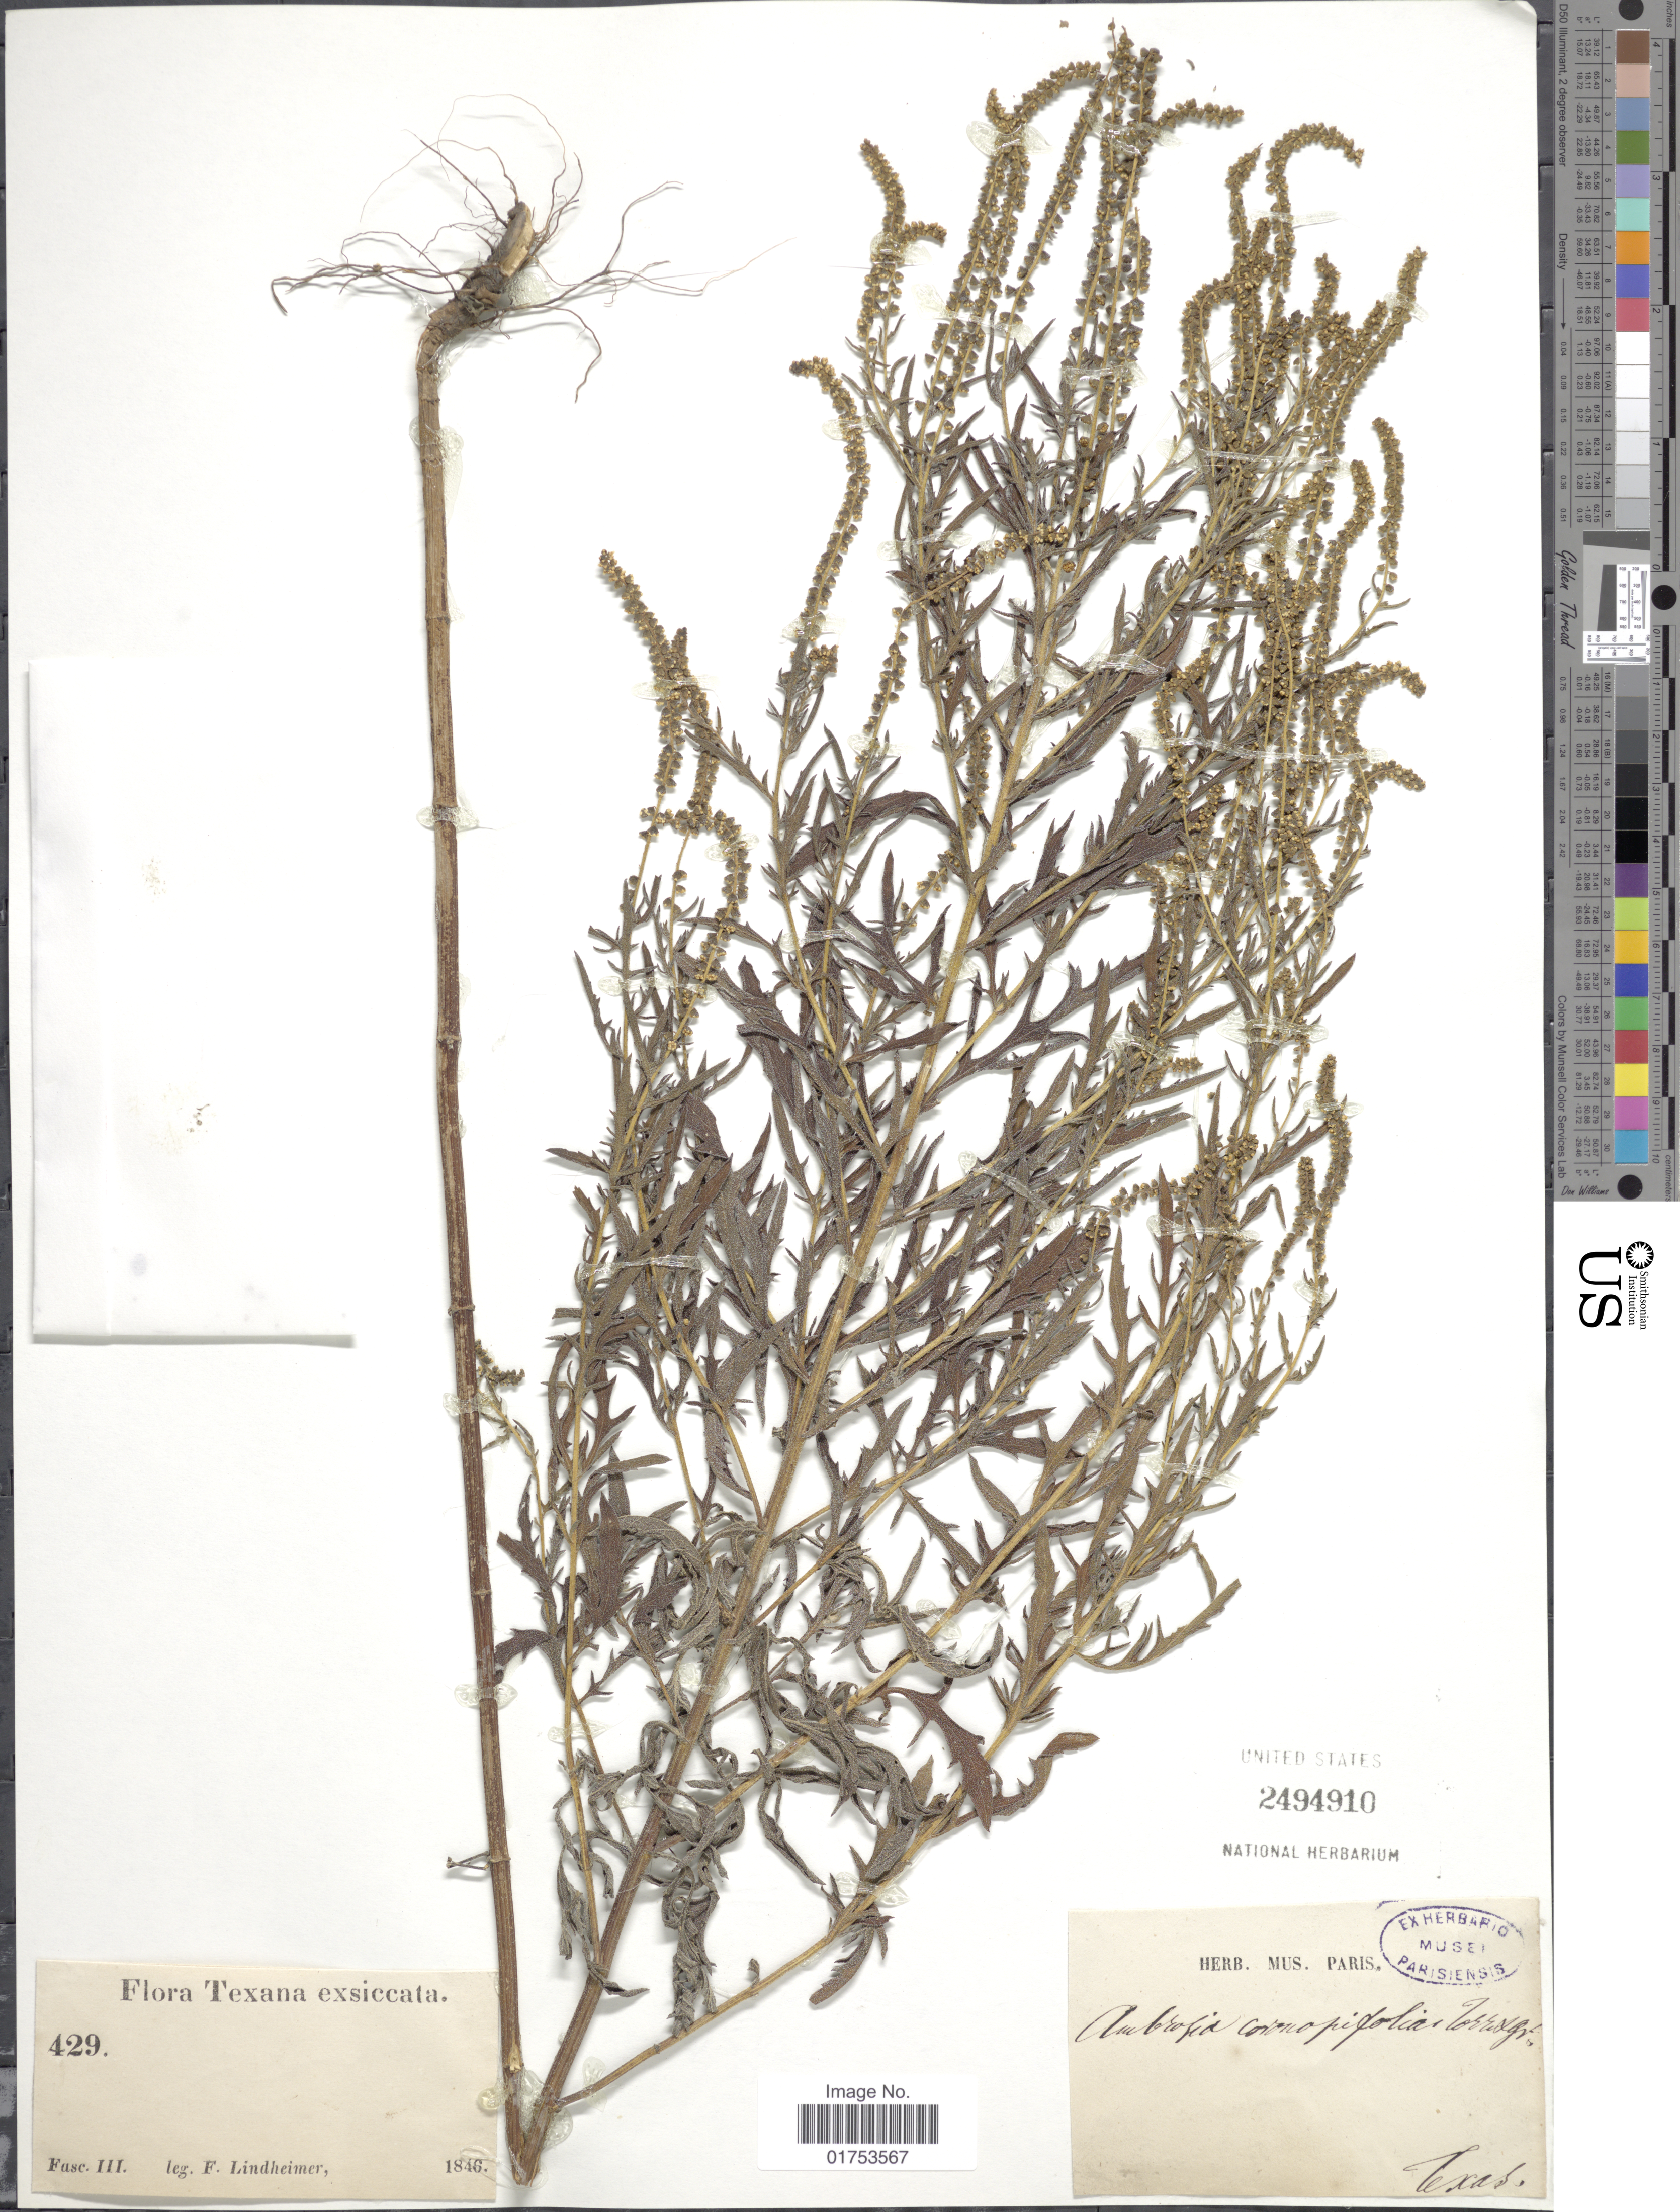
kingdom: Plantae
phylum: Tracheophyta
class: Magnoliopsida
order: Asterales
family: Asteraceae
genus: Ambrosia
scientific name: Ambrosia psilostachya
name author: DC.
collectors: F. Lindheimer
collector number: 429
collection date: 1846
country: United States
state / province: Texas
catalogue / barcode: US 2494910